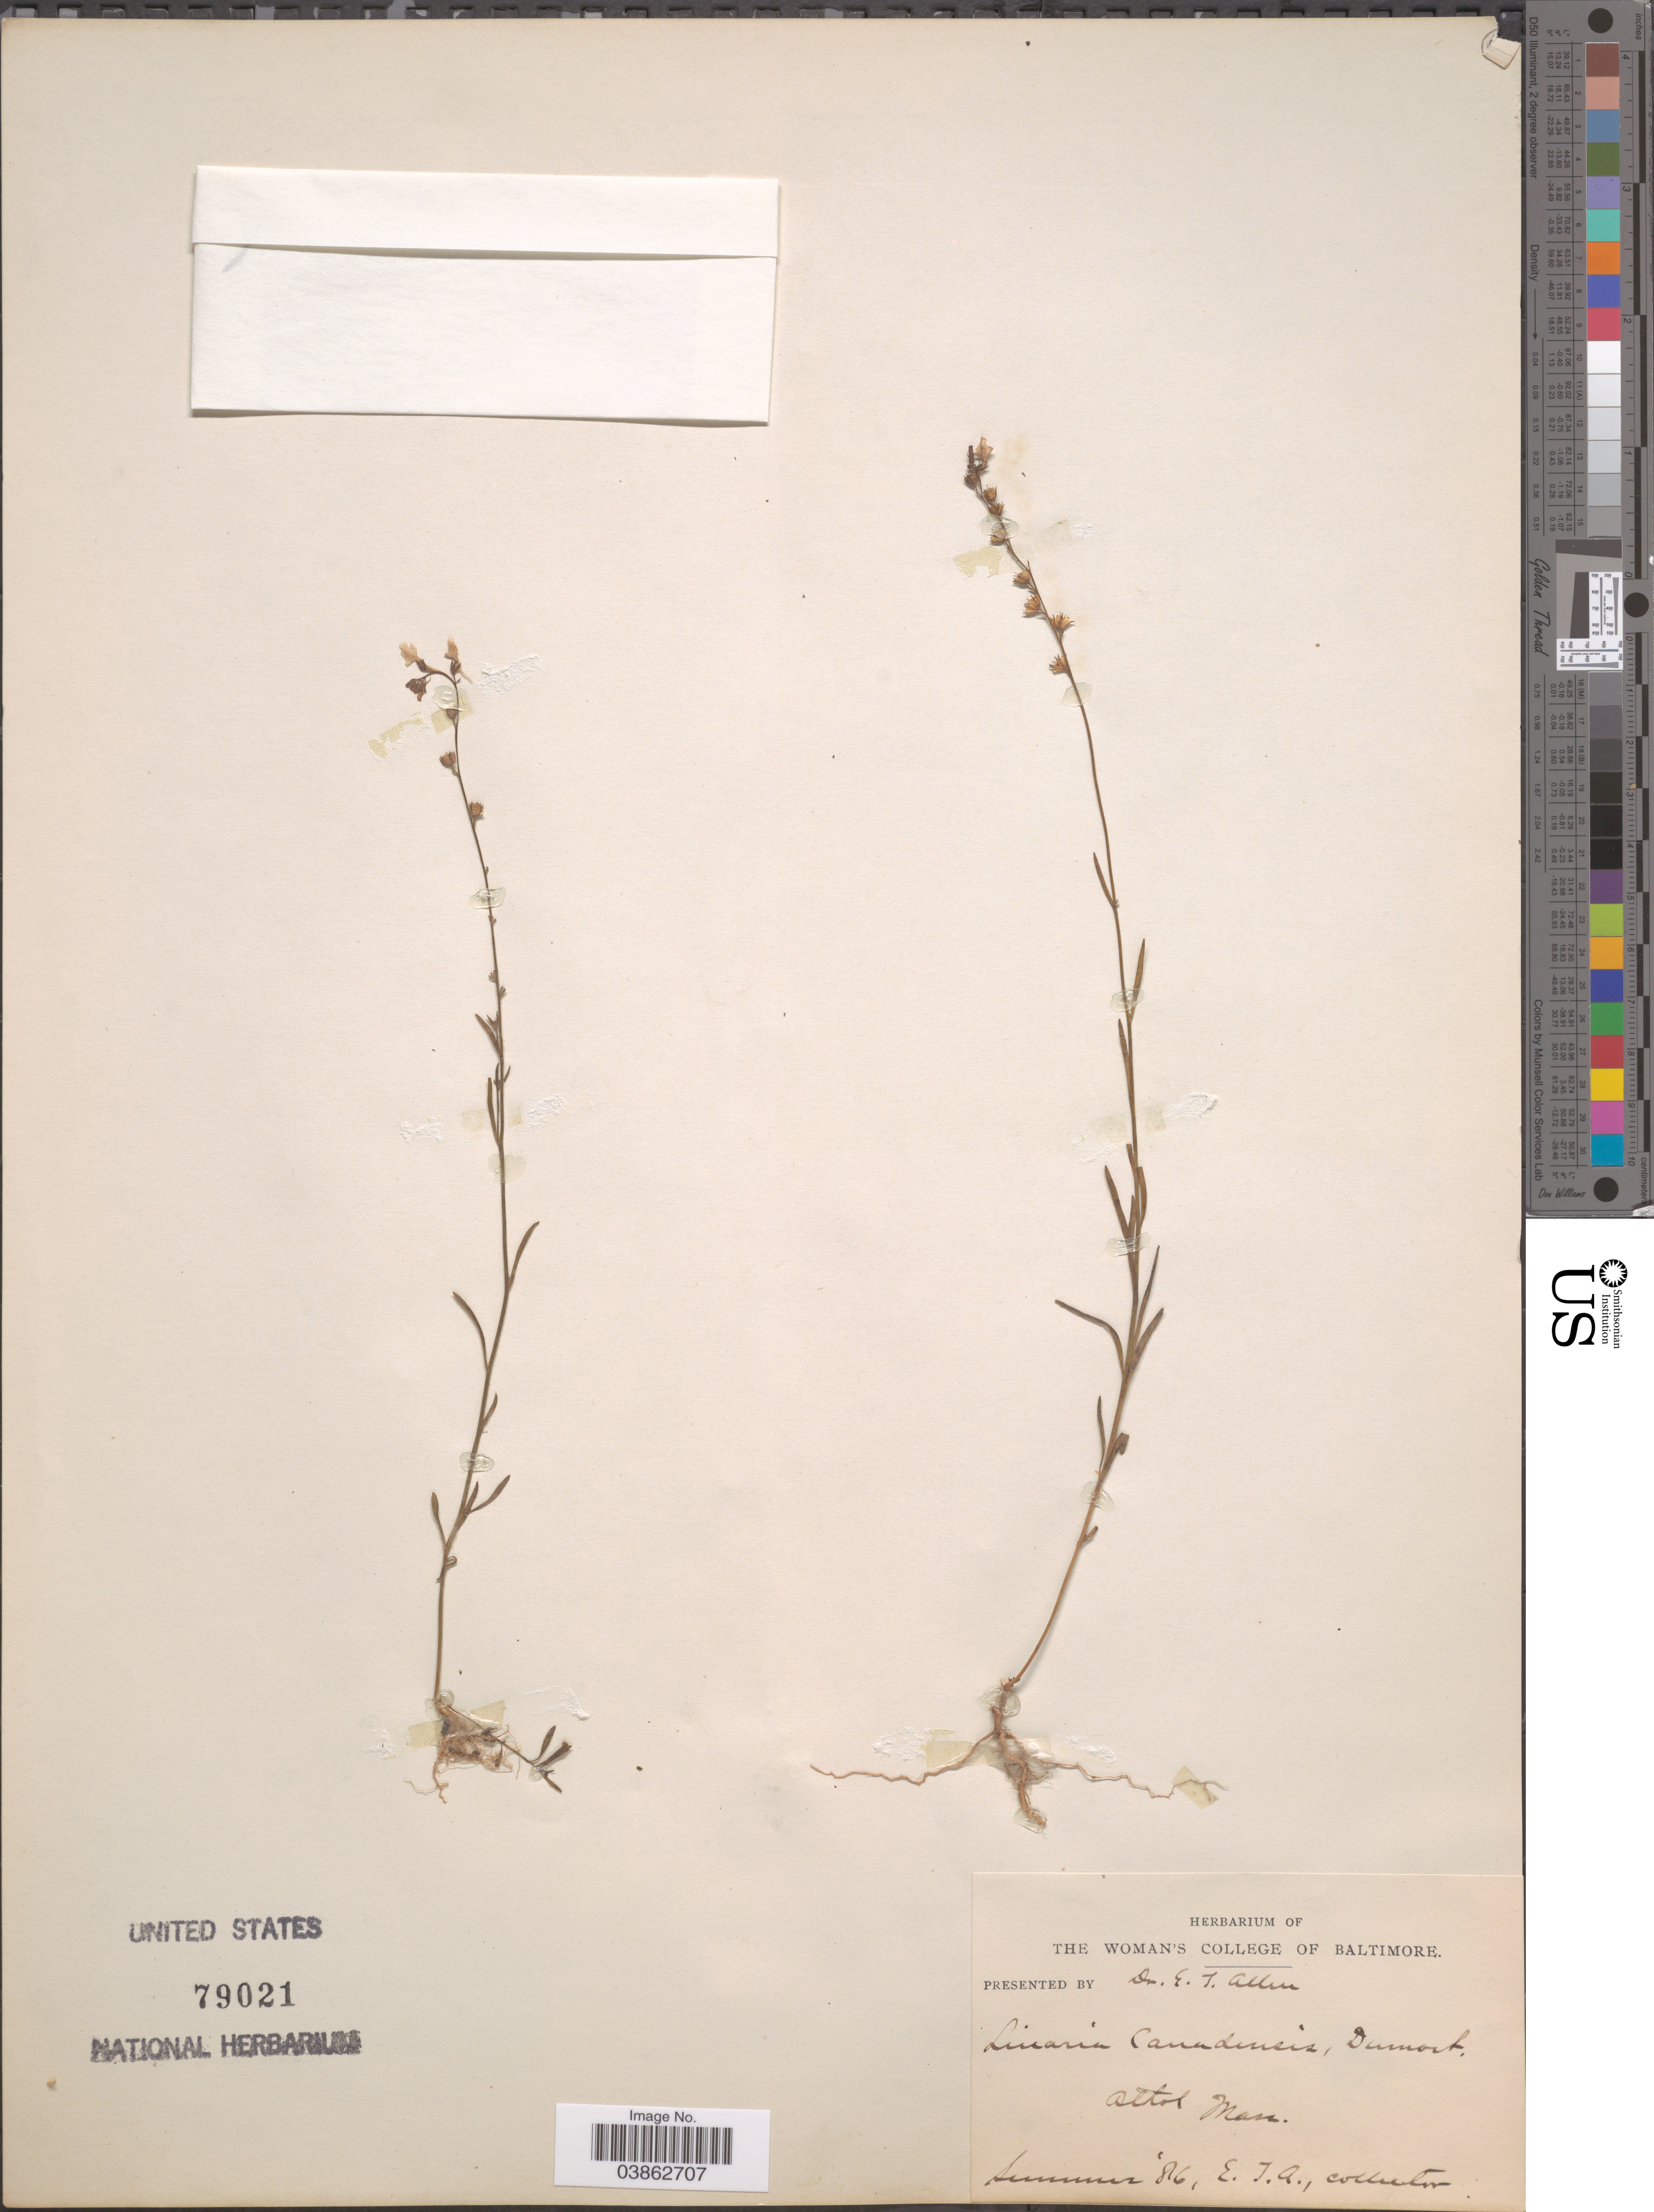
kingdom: Plantae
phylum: Tracheophyta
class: Magnoliopsida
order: Lamiales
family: Plantaginaceae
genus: Linaria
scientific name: Linaria canadensis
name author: (L.) Dum. Cours.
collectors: E. T. Allen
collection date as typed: Summer '86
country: United States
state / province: Massachusetts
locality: Athol.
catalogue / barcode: US 79021